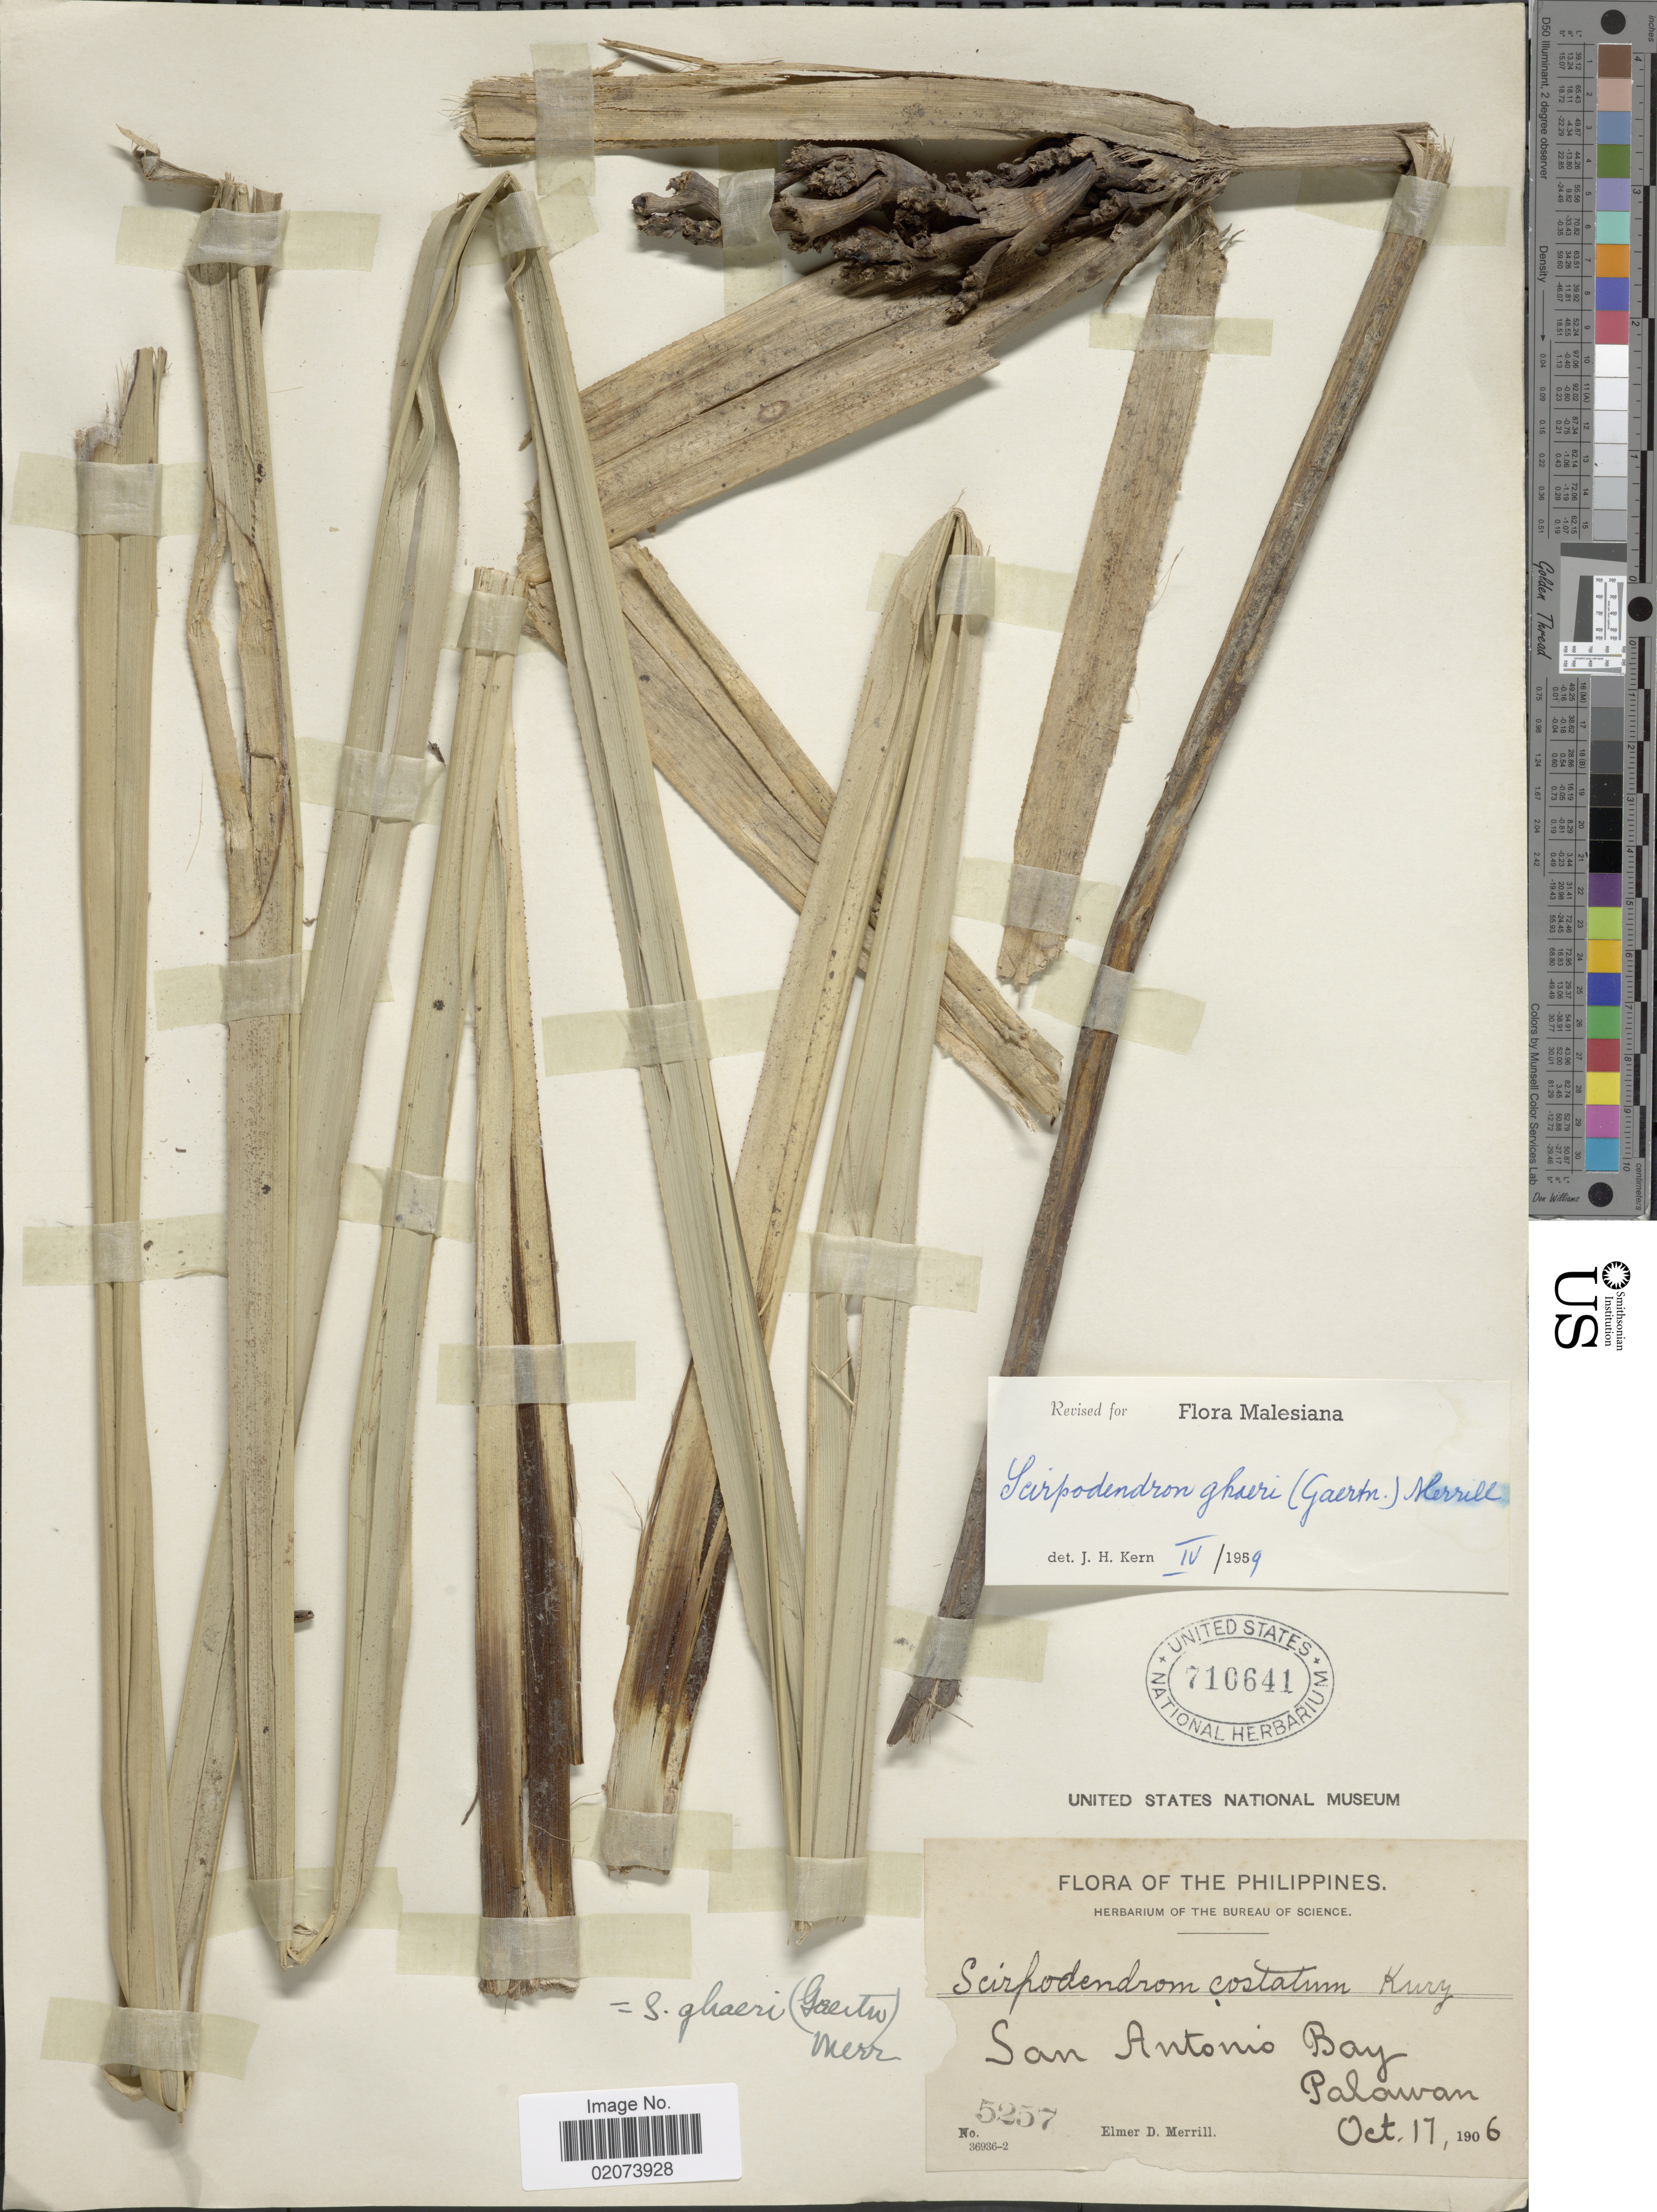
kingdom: Plantae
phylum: Tracheophyta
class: Liliopsida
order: Poales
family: Cyperaceae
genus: Scirpodendron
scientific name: Scirpodendron ghaeri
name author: (Gaertn.) Merr.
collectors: E. D. Merrill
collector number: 5257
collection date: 1906-10-17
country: Philippines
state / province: Mimaropa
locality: San Antonio Bay, Palawan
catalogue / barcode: US 710641